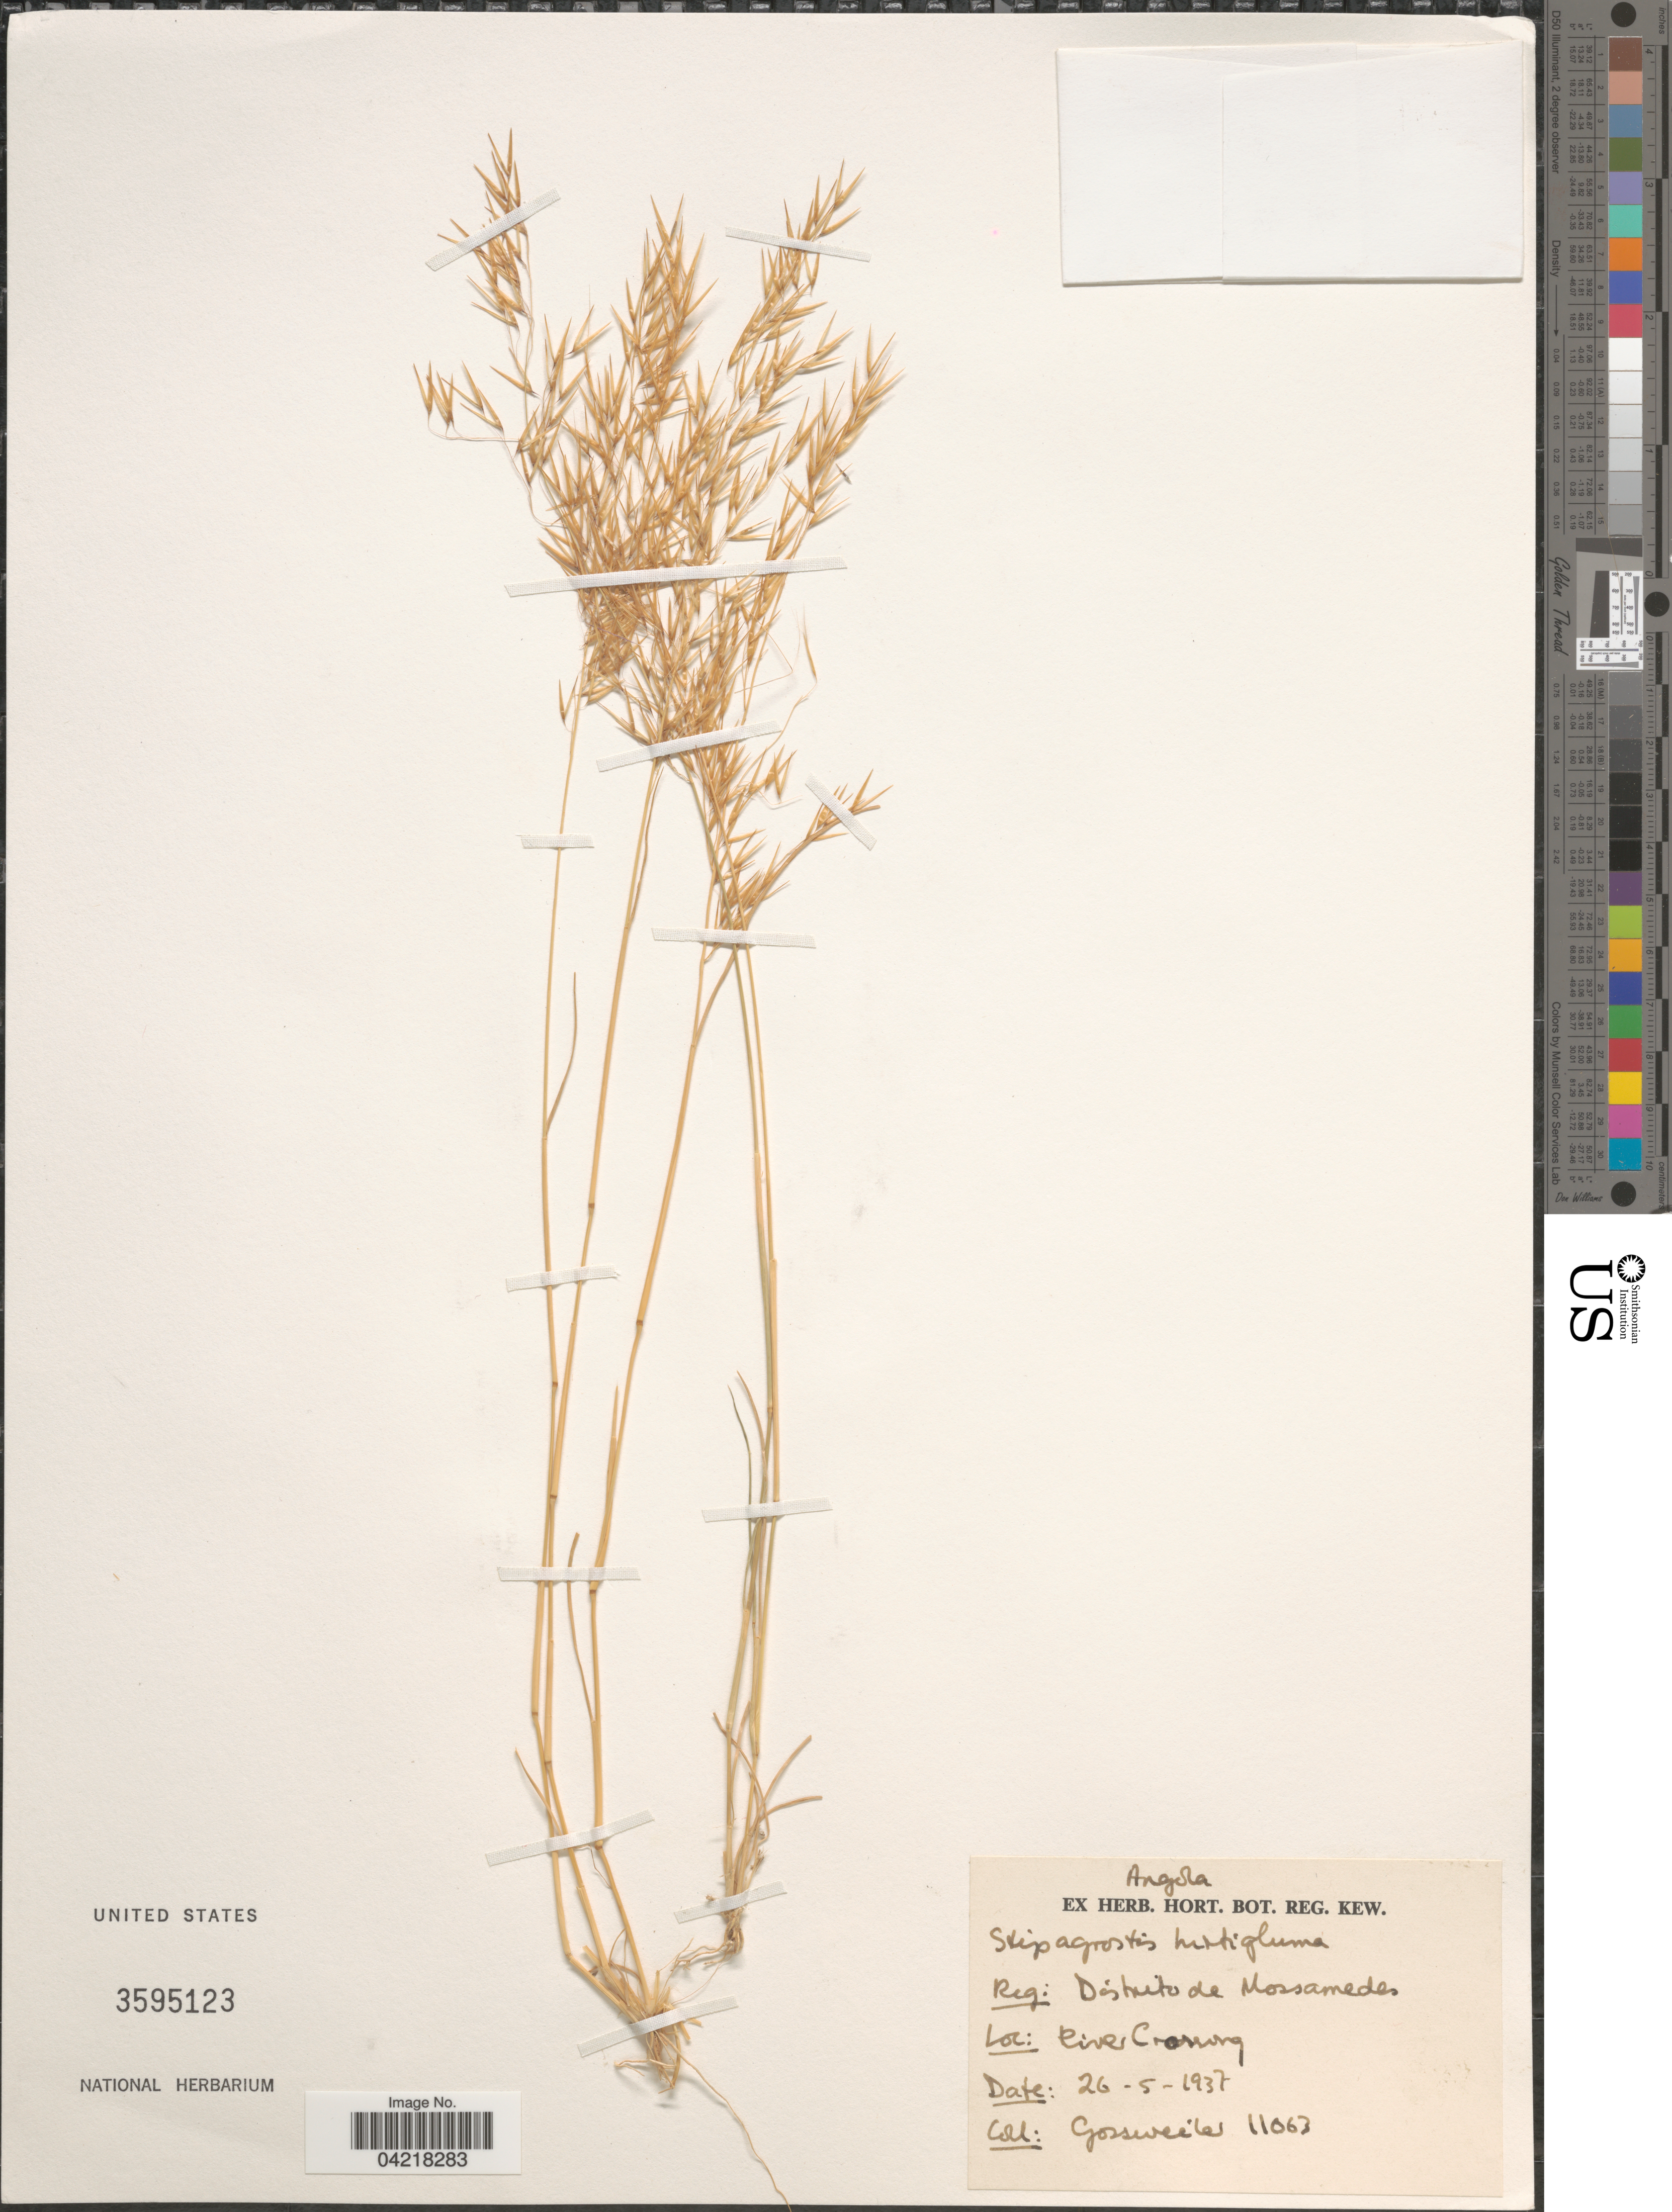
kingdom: Plantae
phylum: Tracheophyta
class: Liliopsida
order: Poales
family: Poaceae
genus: Stipagrostis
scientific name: Stipagrostis hirtigluma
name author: (Steud. ex Trin. & Rupr.) De Winter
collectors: Gossweiler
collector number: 11063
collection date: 1937-05-26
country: Angola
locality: Reg: Distrito de Mossamedes. River [illegible text]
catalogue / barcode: US 3595123